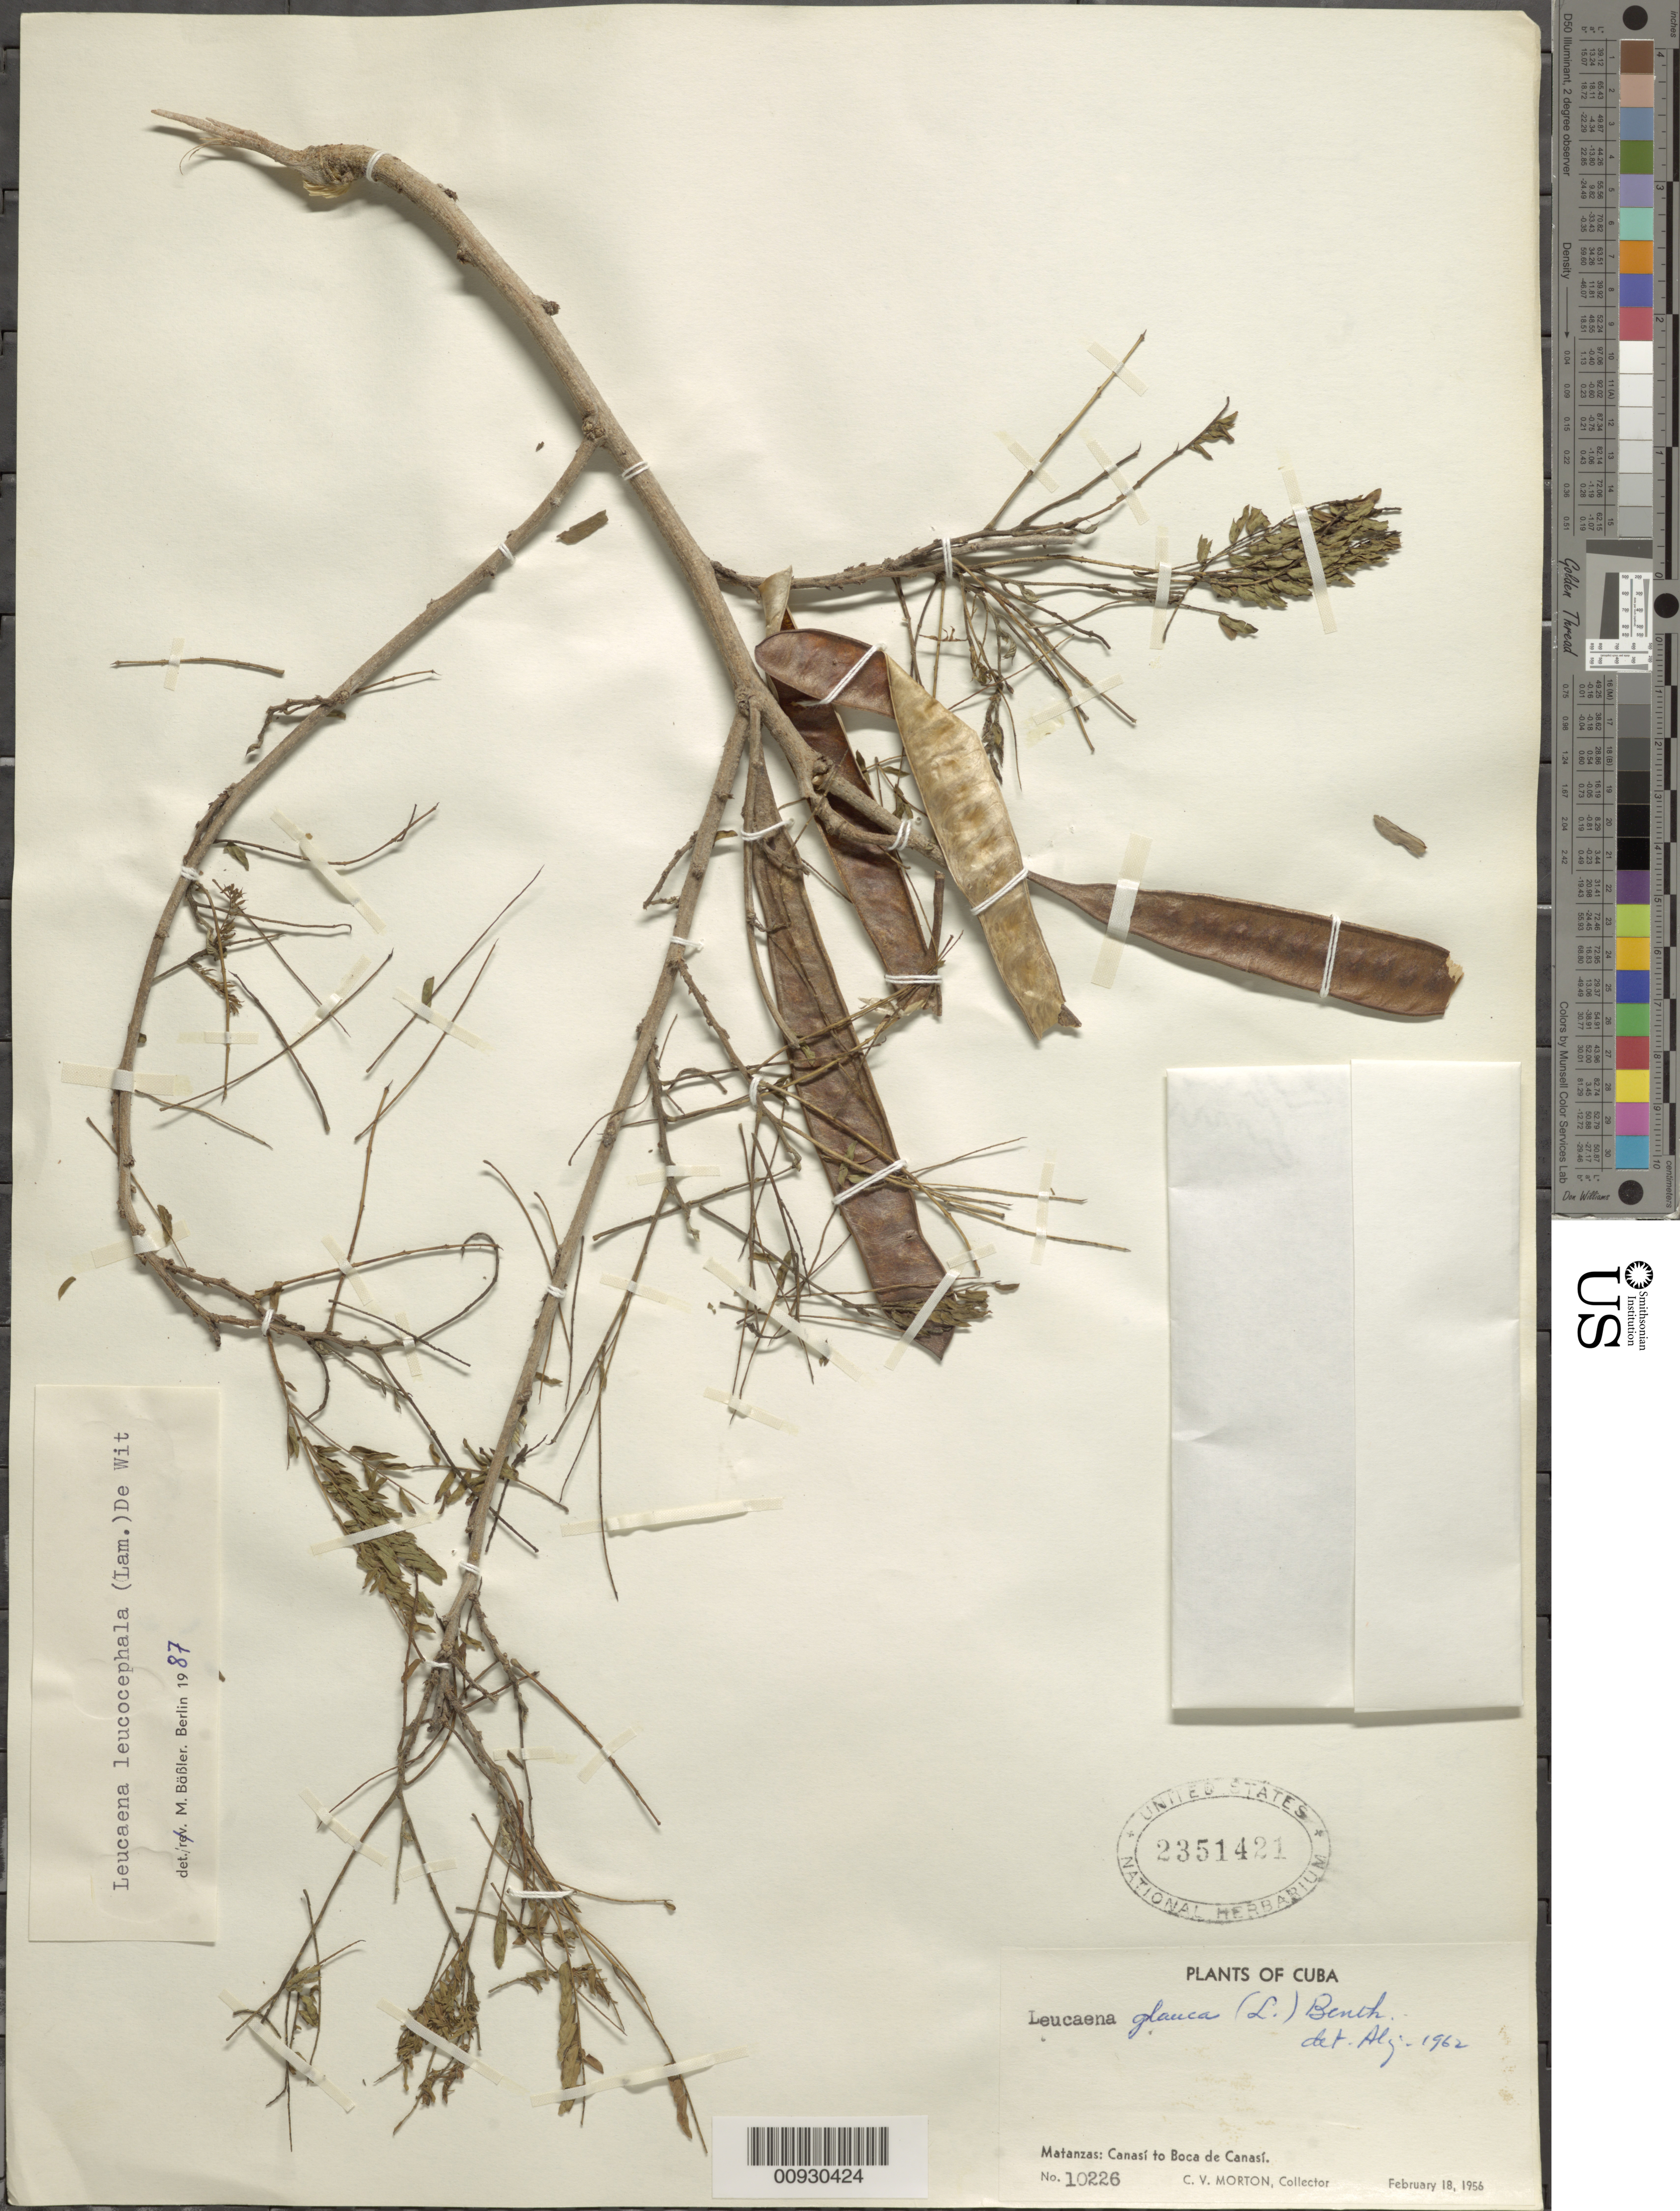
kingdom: Plantae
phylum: Tracheophyta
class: Magnoliopsida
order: Fabales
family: Fabaceae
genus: Leucaena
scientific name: Leucaena leucocephala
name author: (Lam.) de Wit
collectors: C. V. Morton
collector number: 10226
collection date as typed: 18 Feb 1956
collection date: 1956-02-18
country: Cuba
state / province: Matanzas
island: Cuba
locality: Canasi to Boca de Canasi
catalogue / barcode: US 2351421